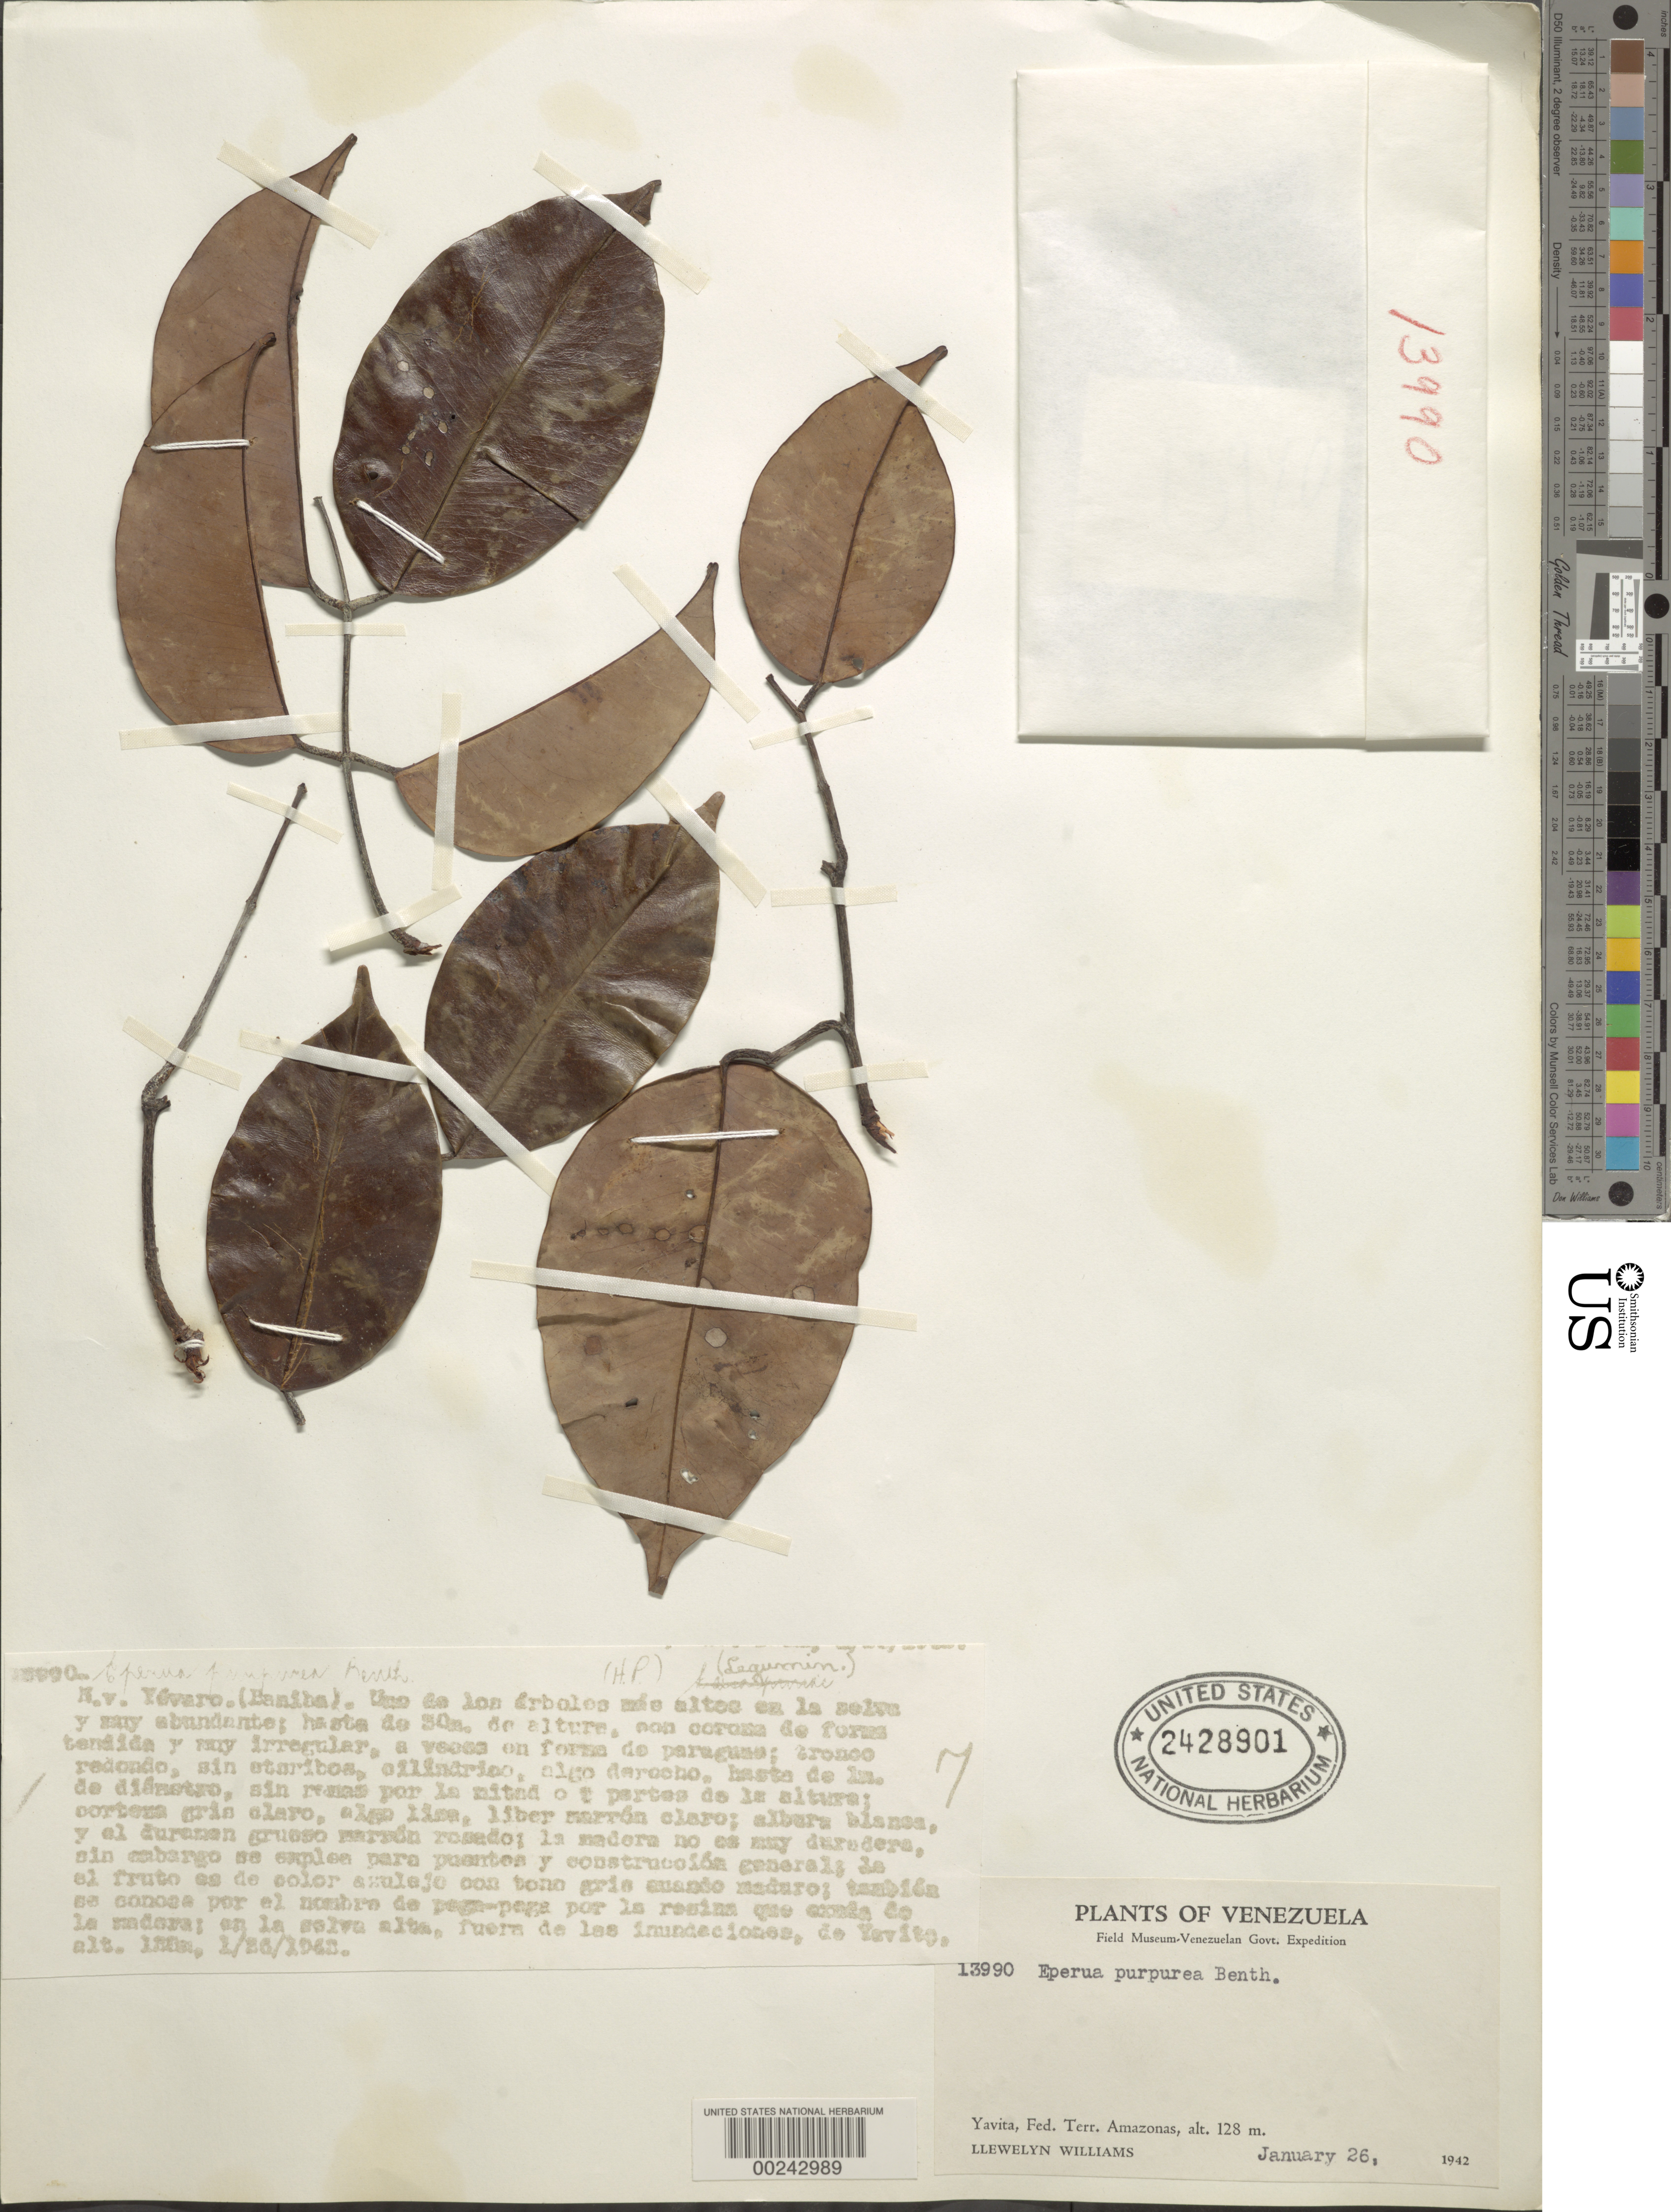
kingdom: Plantae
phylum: Tracheophyta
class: Magnoliopsida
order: Fabales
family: Fabaceae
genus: Eperua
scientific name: Eperua purpurea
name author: Benth.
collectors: Ll. Williams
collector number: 13990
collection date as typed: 26 Jan 1942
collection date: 1942-01-26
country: Venezuela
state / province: Amazonas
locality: Yavita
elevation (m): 120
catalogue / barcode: US 2428901